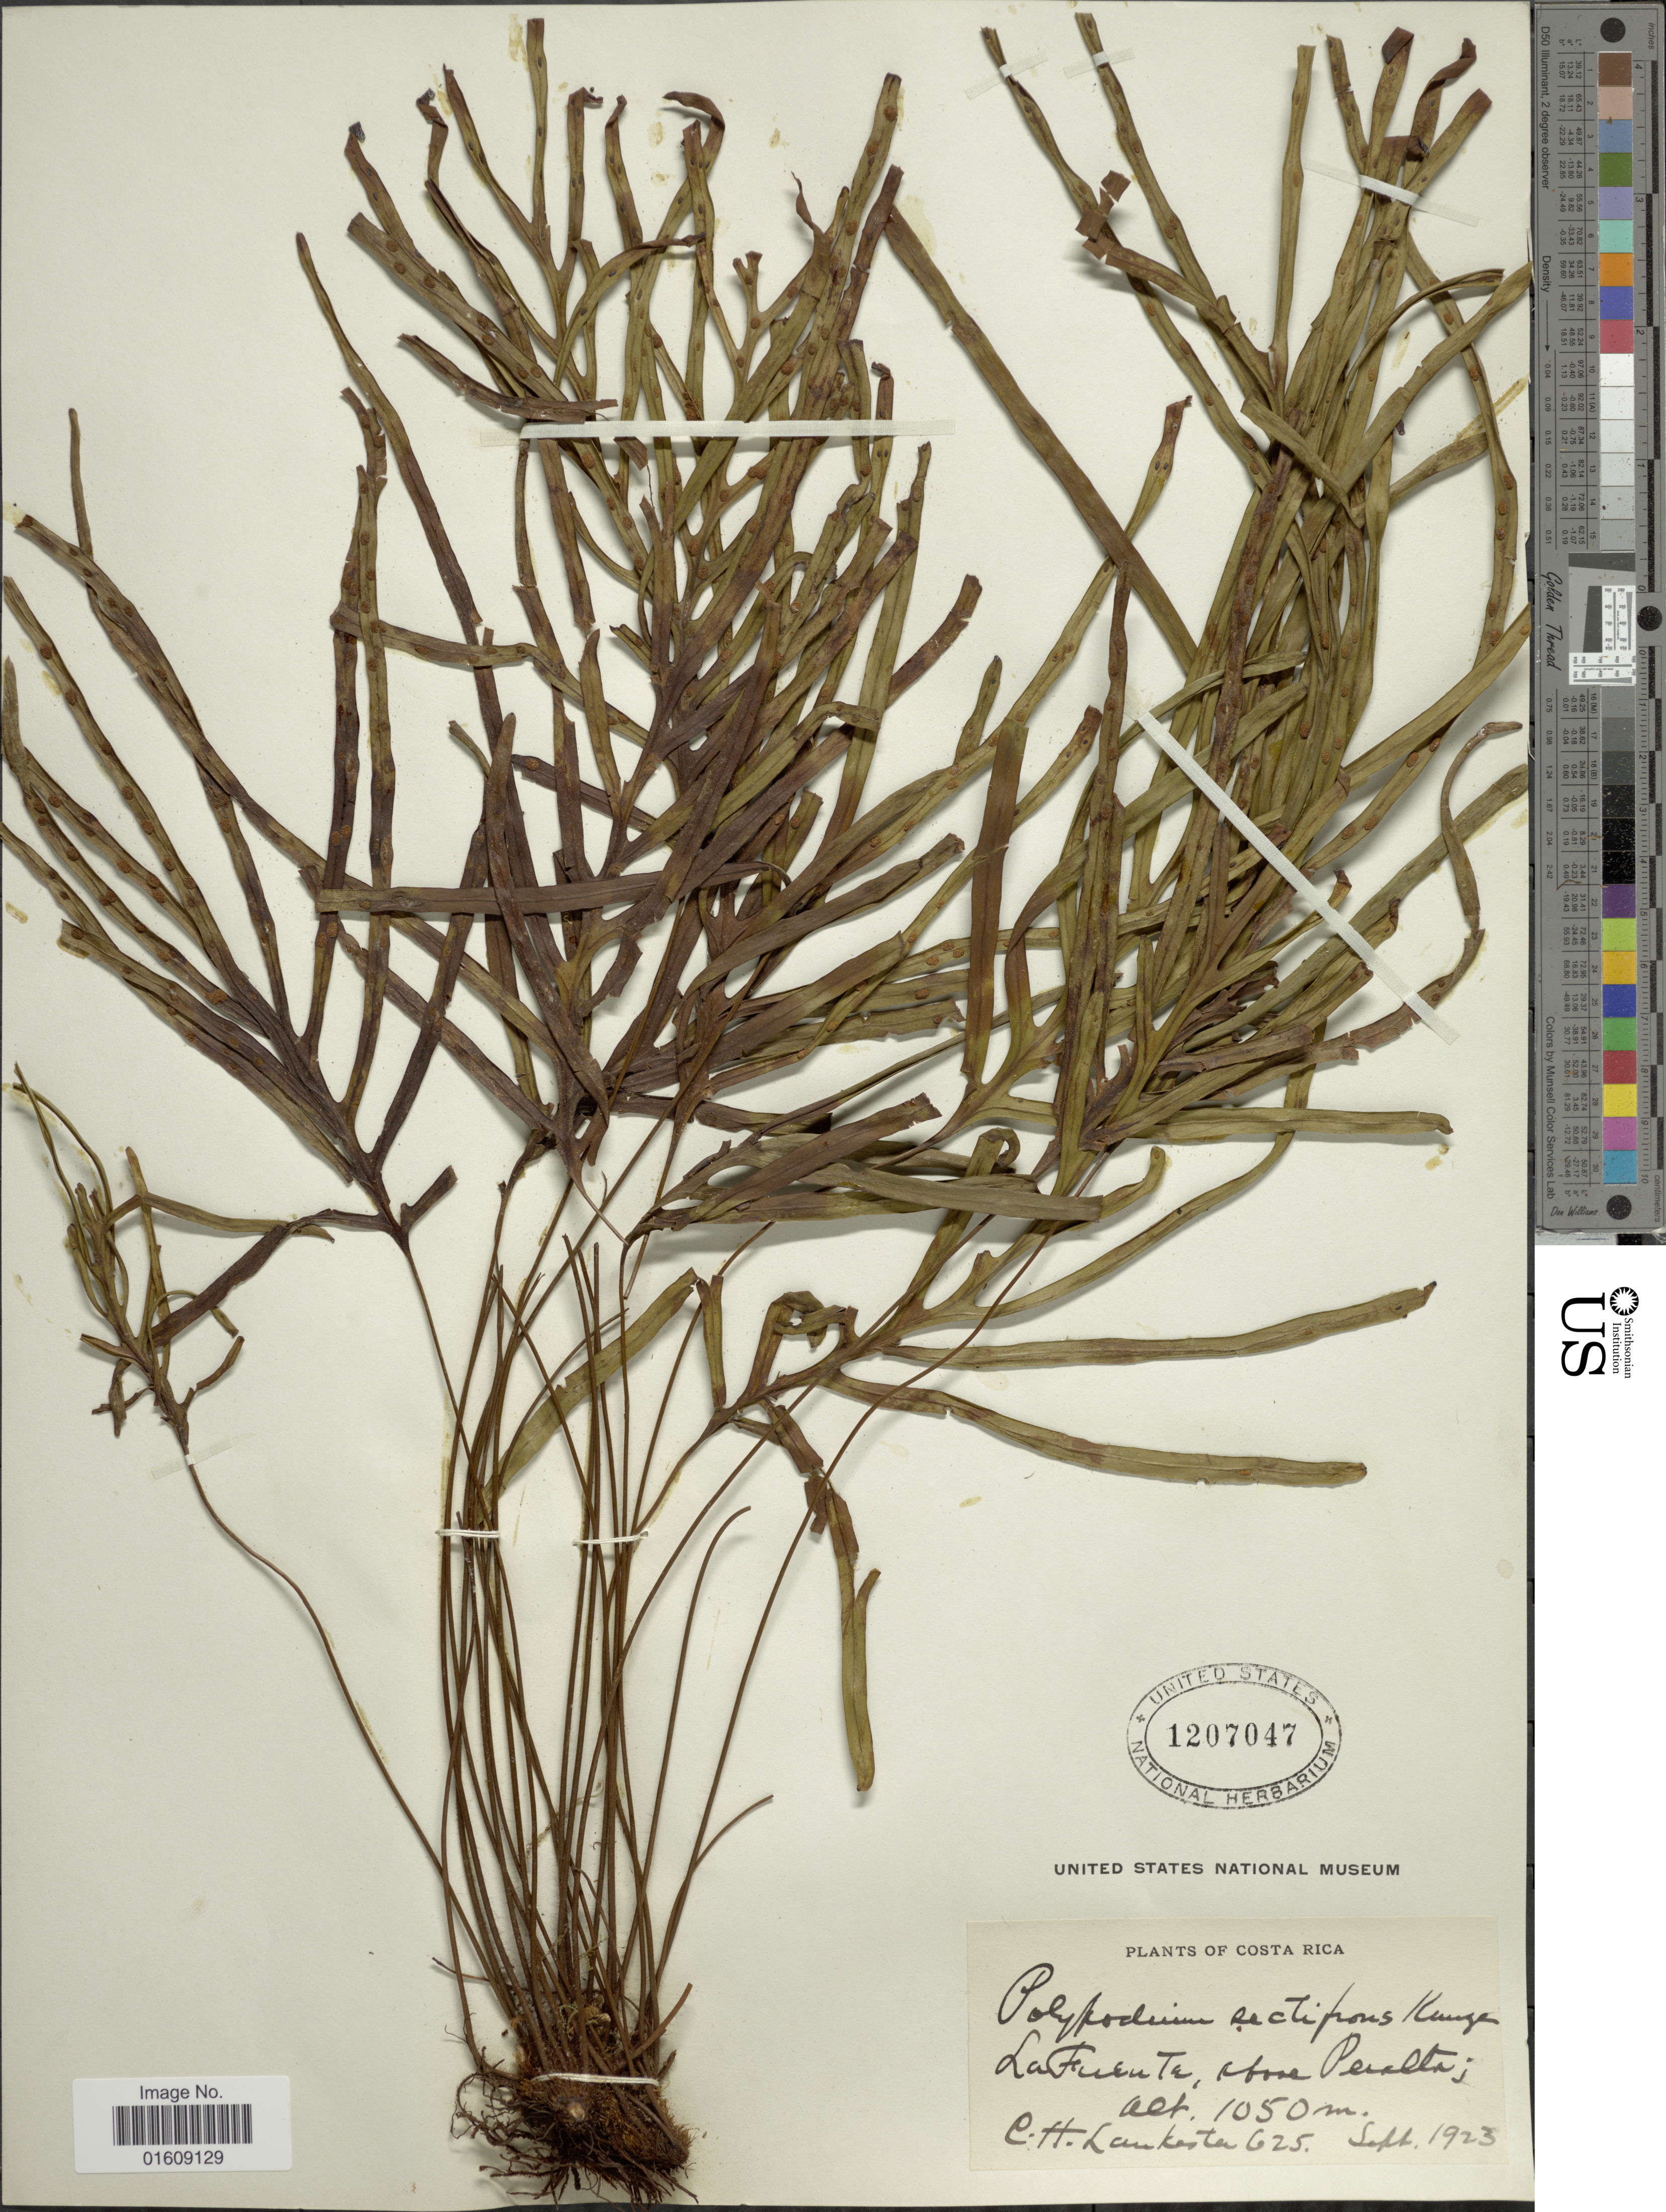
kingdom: Plantae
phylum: Tracheophyta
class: Polypodiopsida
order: Polypodiales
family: Polypodiaceae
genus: Zygophlebia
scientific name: Zygophlebia sectifrons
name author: (Kunze ex Mett.) L.E. Bishop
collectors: C. H. Lankester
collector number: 625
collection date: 1923-09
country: Costa Rica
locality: Costa Rica, La Fuente, above Peralta.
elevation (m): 1050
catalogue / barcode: US 1207047